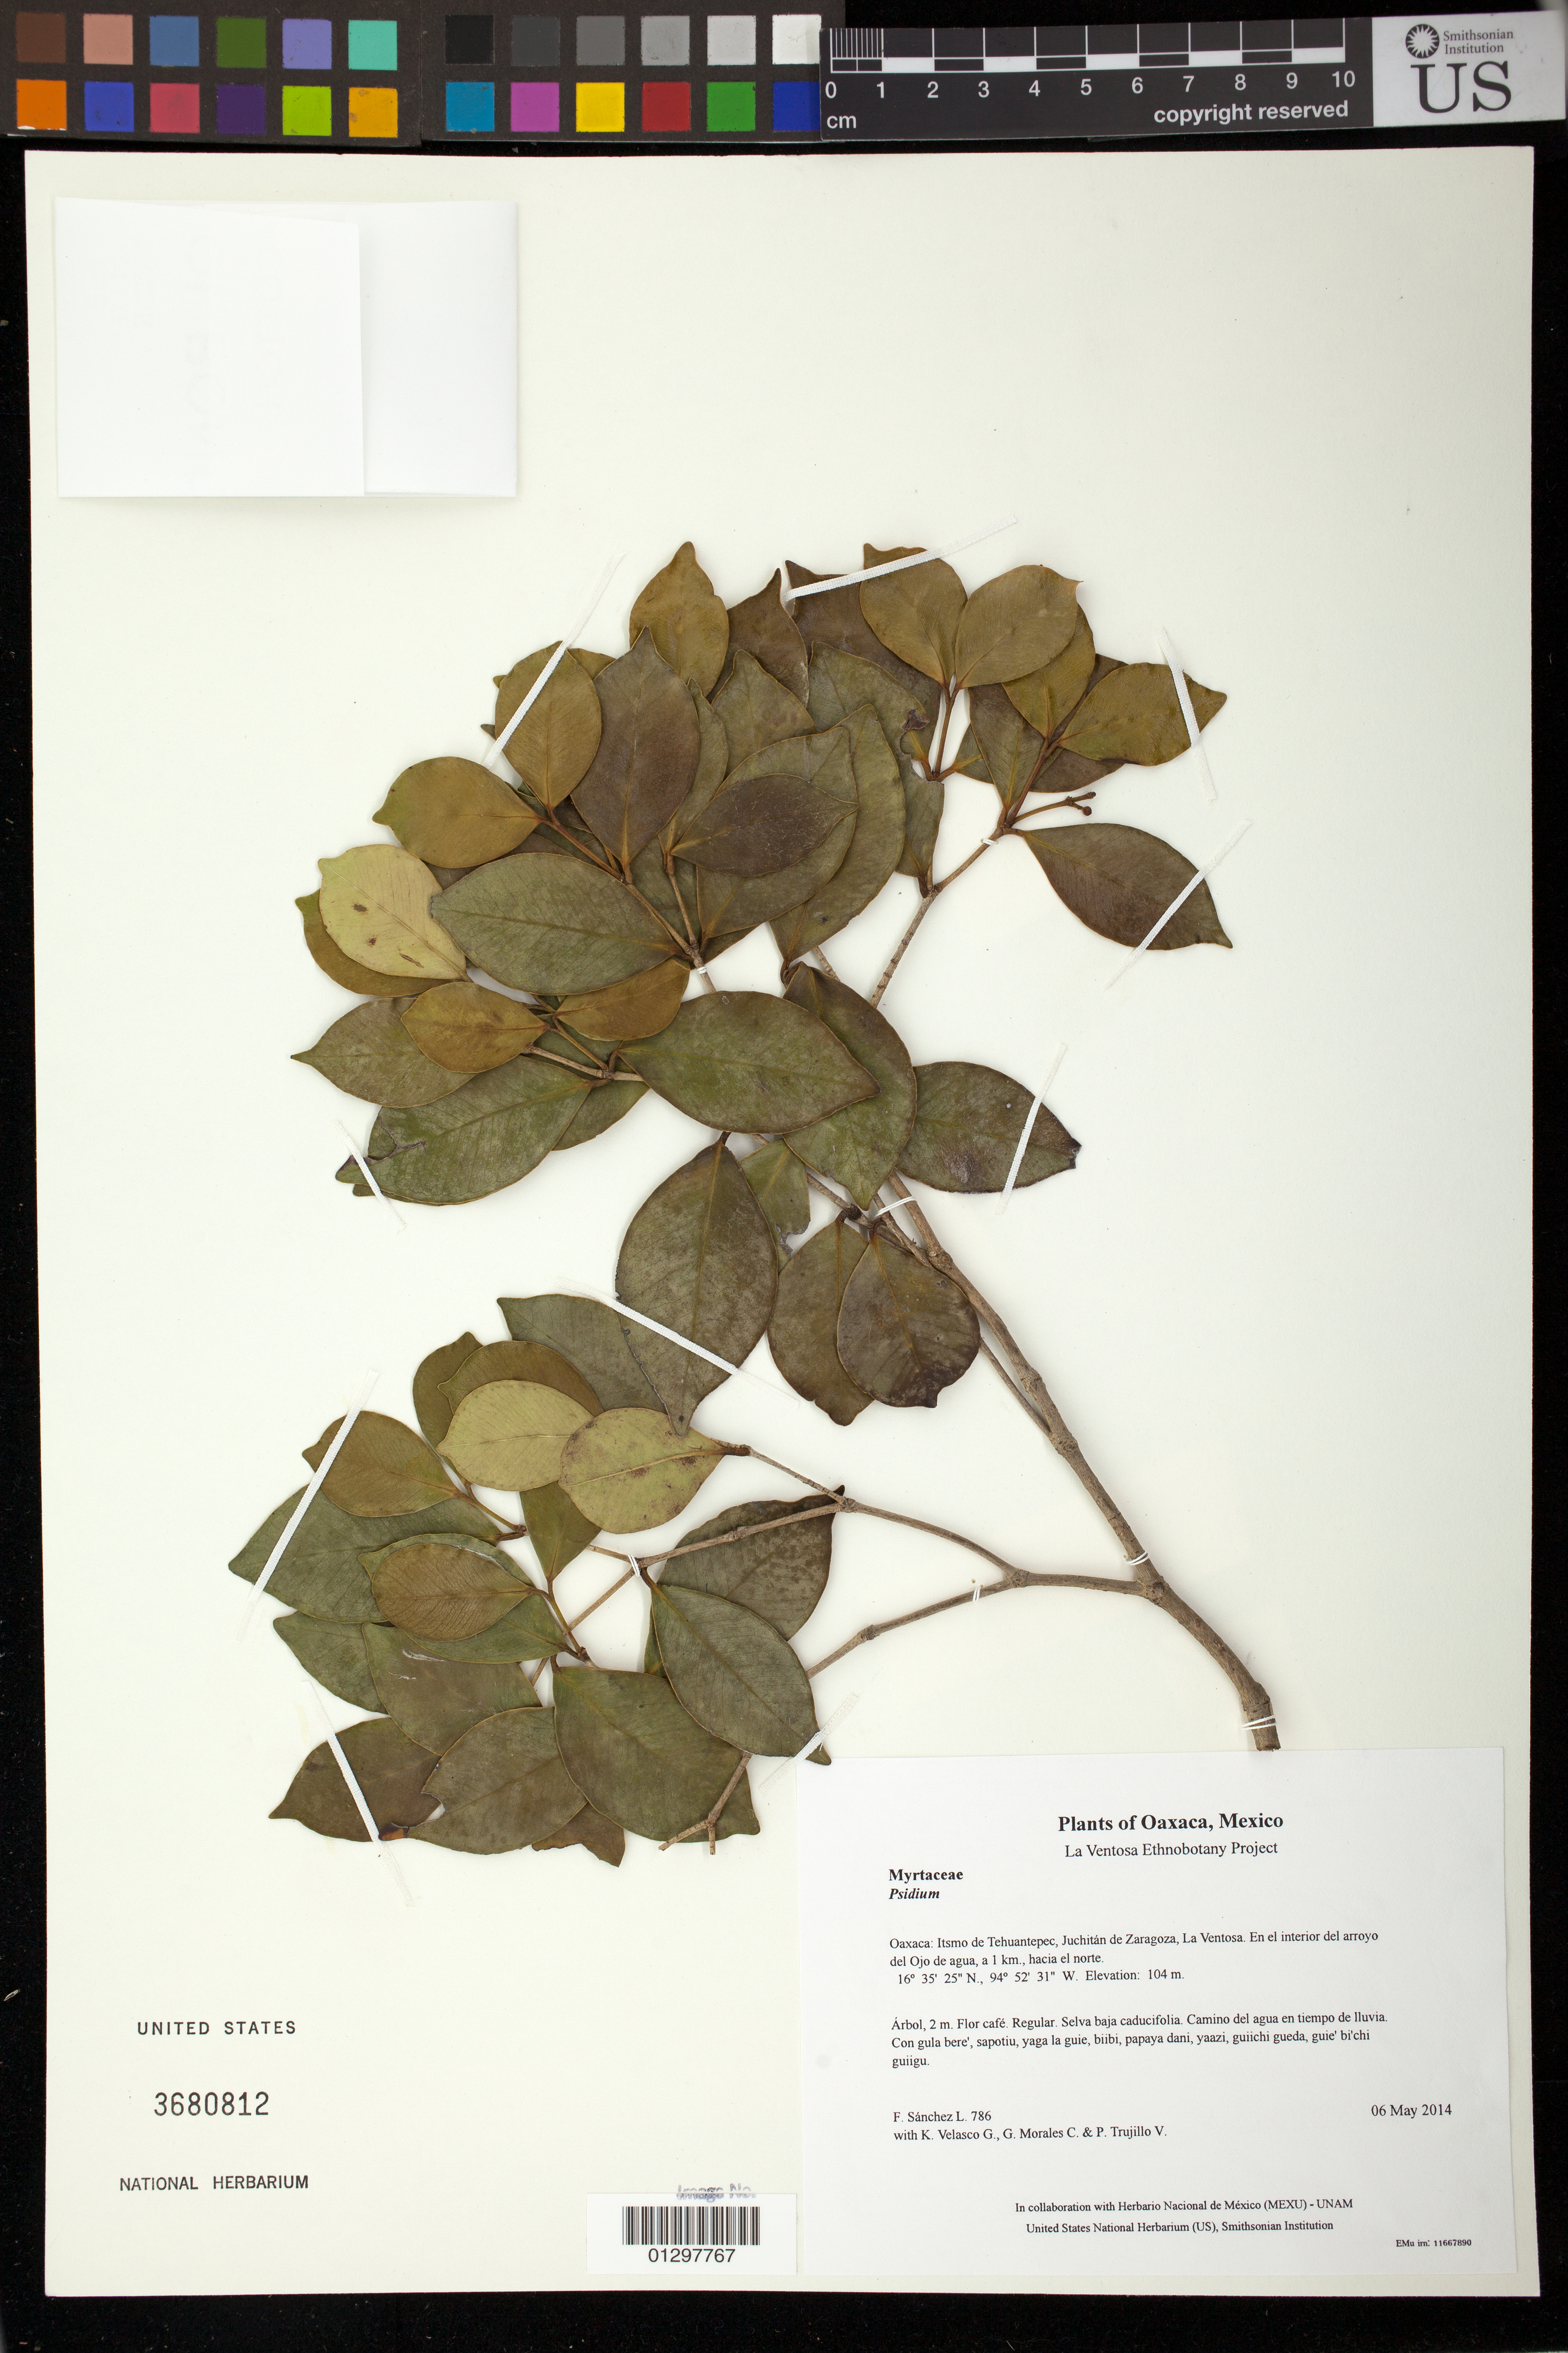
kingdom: Plantae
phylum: Tracheophyta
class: Magnoliopsida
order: Myrtales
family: Myrtaceae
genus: Calyptranthes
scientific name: Calyptranthes millspaughii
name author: Urb.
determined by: Velasco G., Kenia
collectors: F. Sánchez L., K. Velasco G., G. Morales C. & P. Trujillo V.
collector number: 786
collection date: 2014-05-06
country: Mexico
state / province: Oaxaca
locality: Itsmo de Tehuantepec, Juchitán de Zaragoza, La Ventosa. En el interior del arroyo del Ojo de agua, a 1 km., hacia el norte.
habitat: Selva baja caducifolia. Camino del agua en tiempo de lluvia.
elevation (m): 104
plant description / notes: MEXU, SERO, US; Yaga. 2 m. Guie' namuu. Nuu.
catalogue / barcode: US 3680812